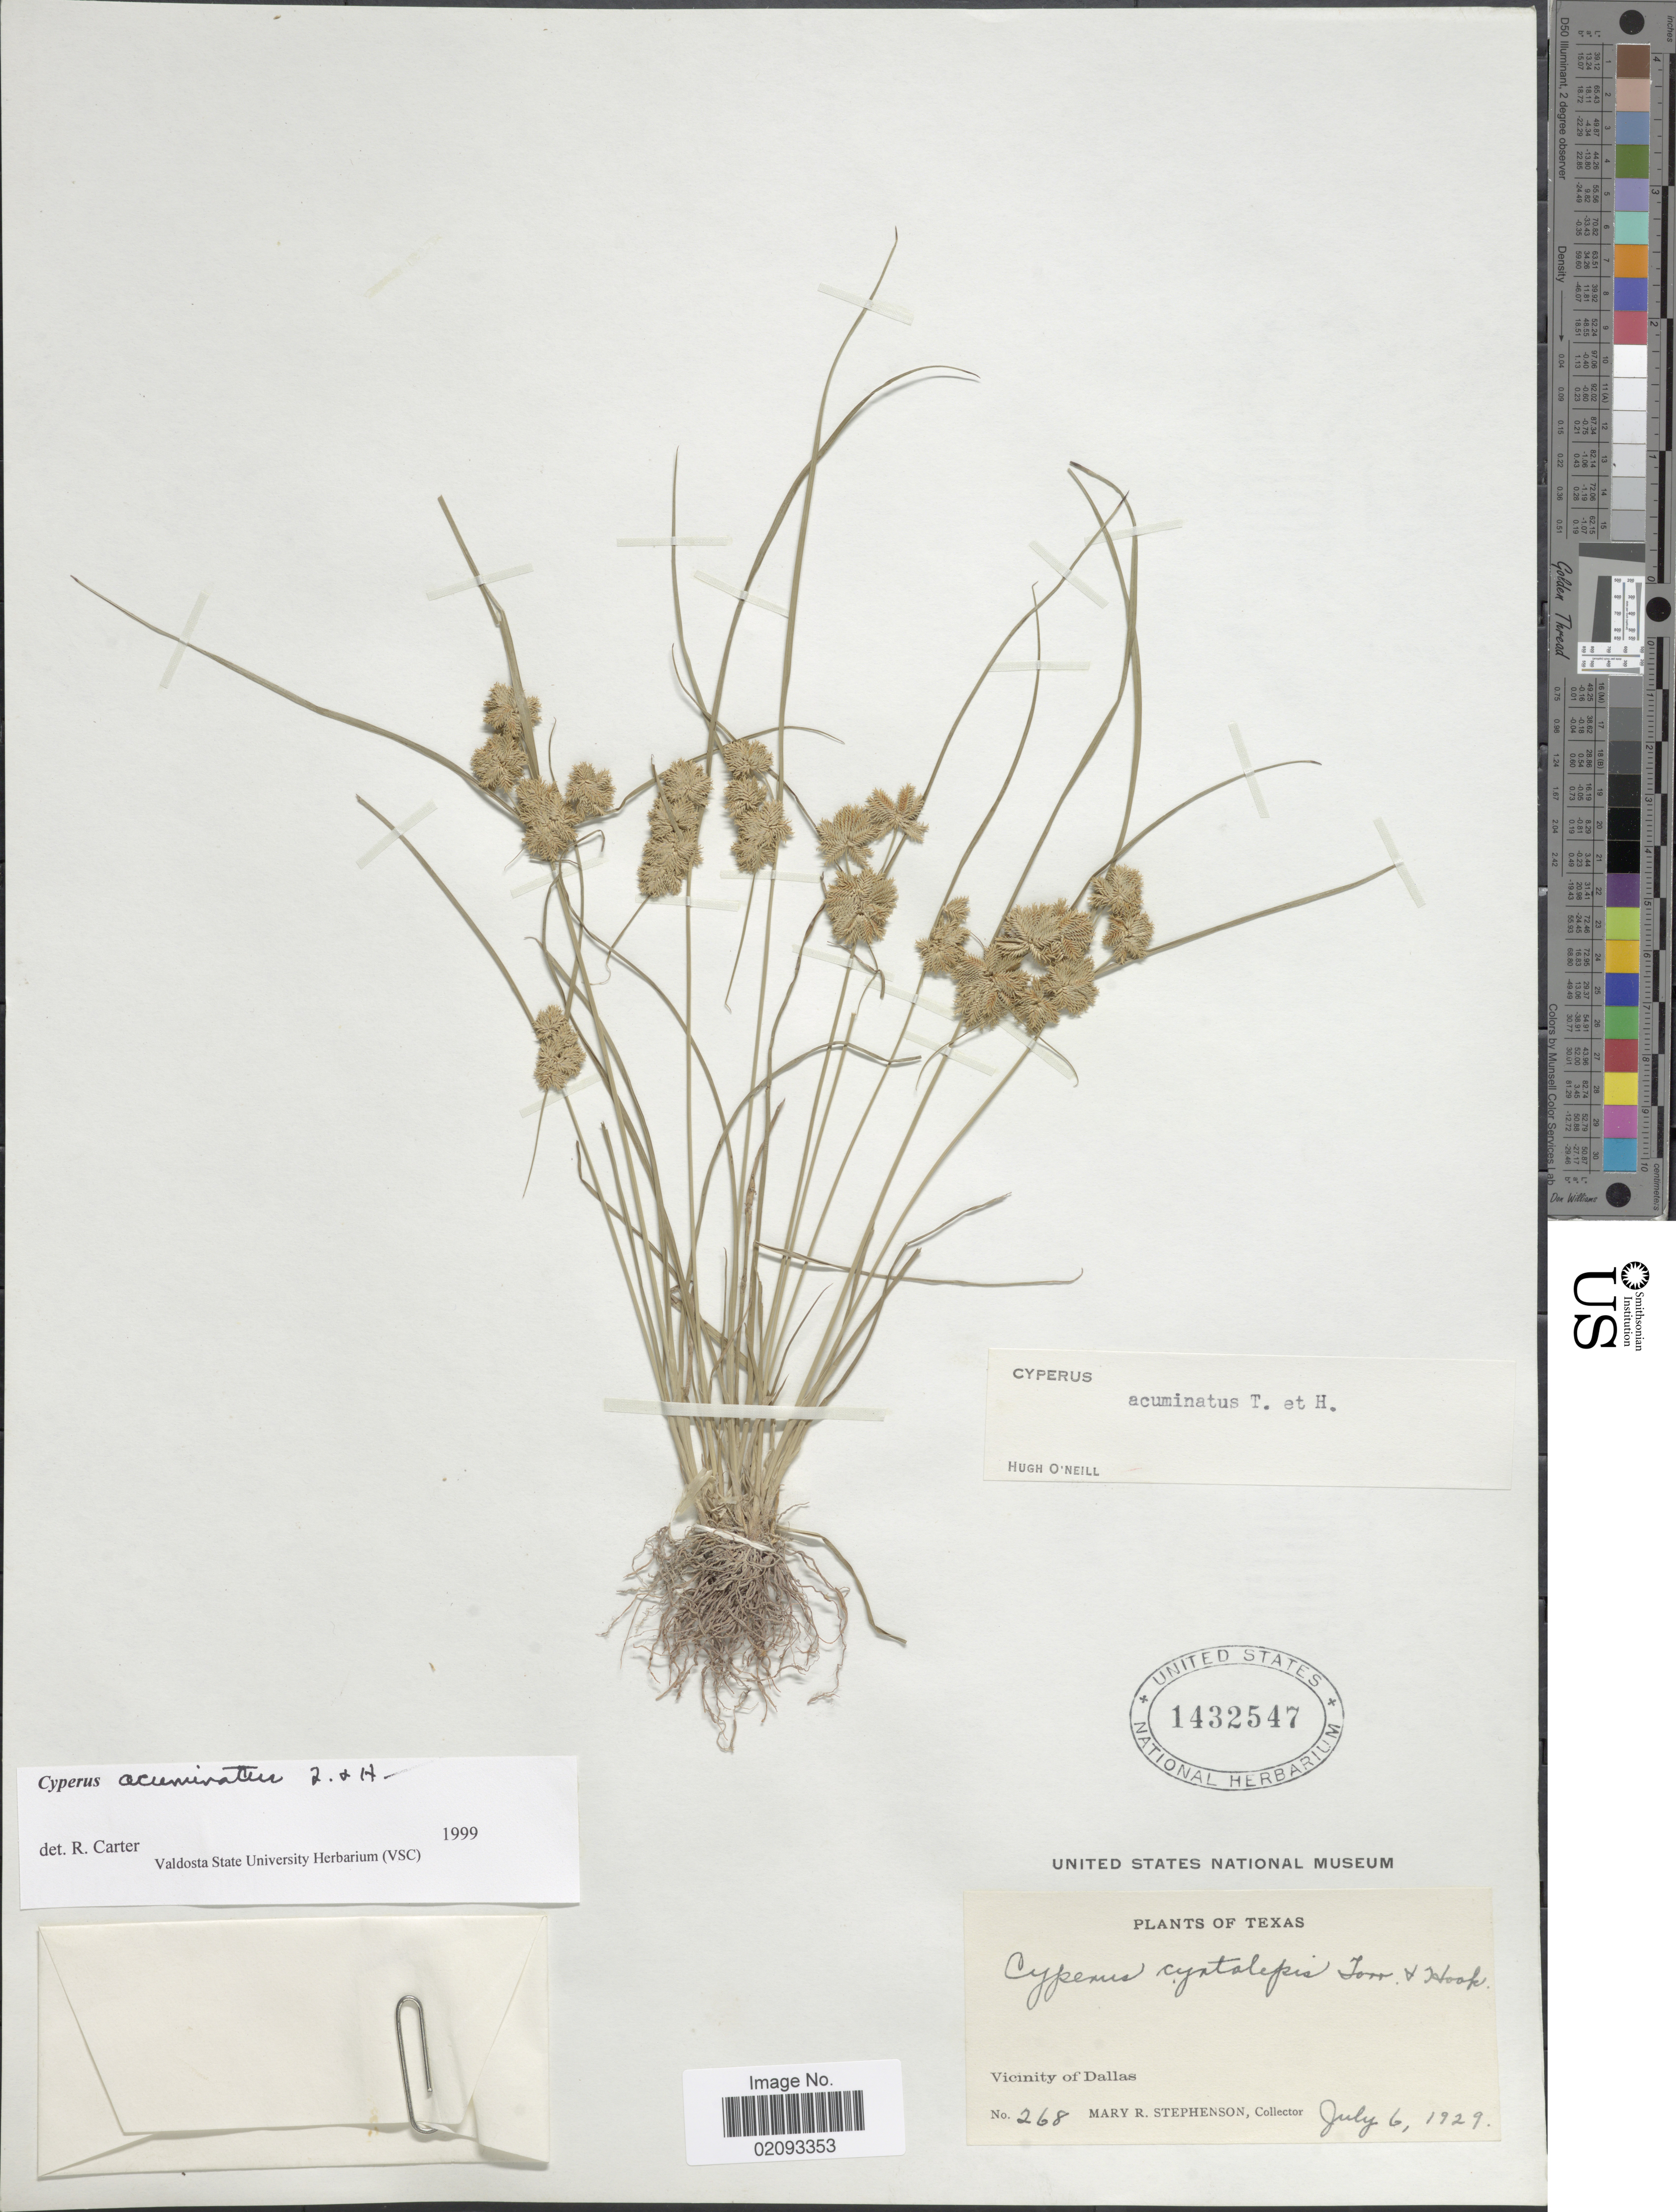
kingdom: Plantae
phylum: Tracheophyta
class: Liliopsida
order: Poales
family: Cyperaceae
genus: Cyperus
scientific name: Cyperus acuminatus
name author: Torr. & Hook.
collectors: M. Stephenson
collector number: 268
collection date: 1929-07-06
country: United States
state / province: Texas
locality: Vicinity of Dallas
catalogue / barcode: US 1432547